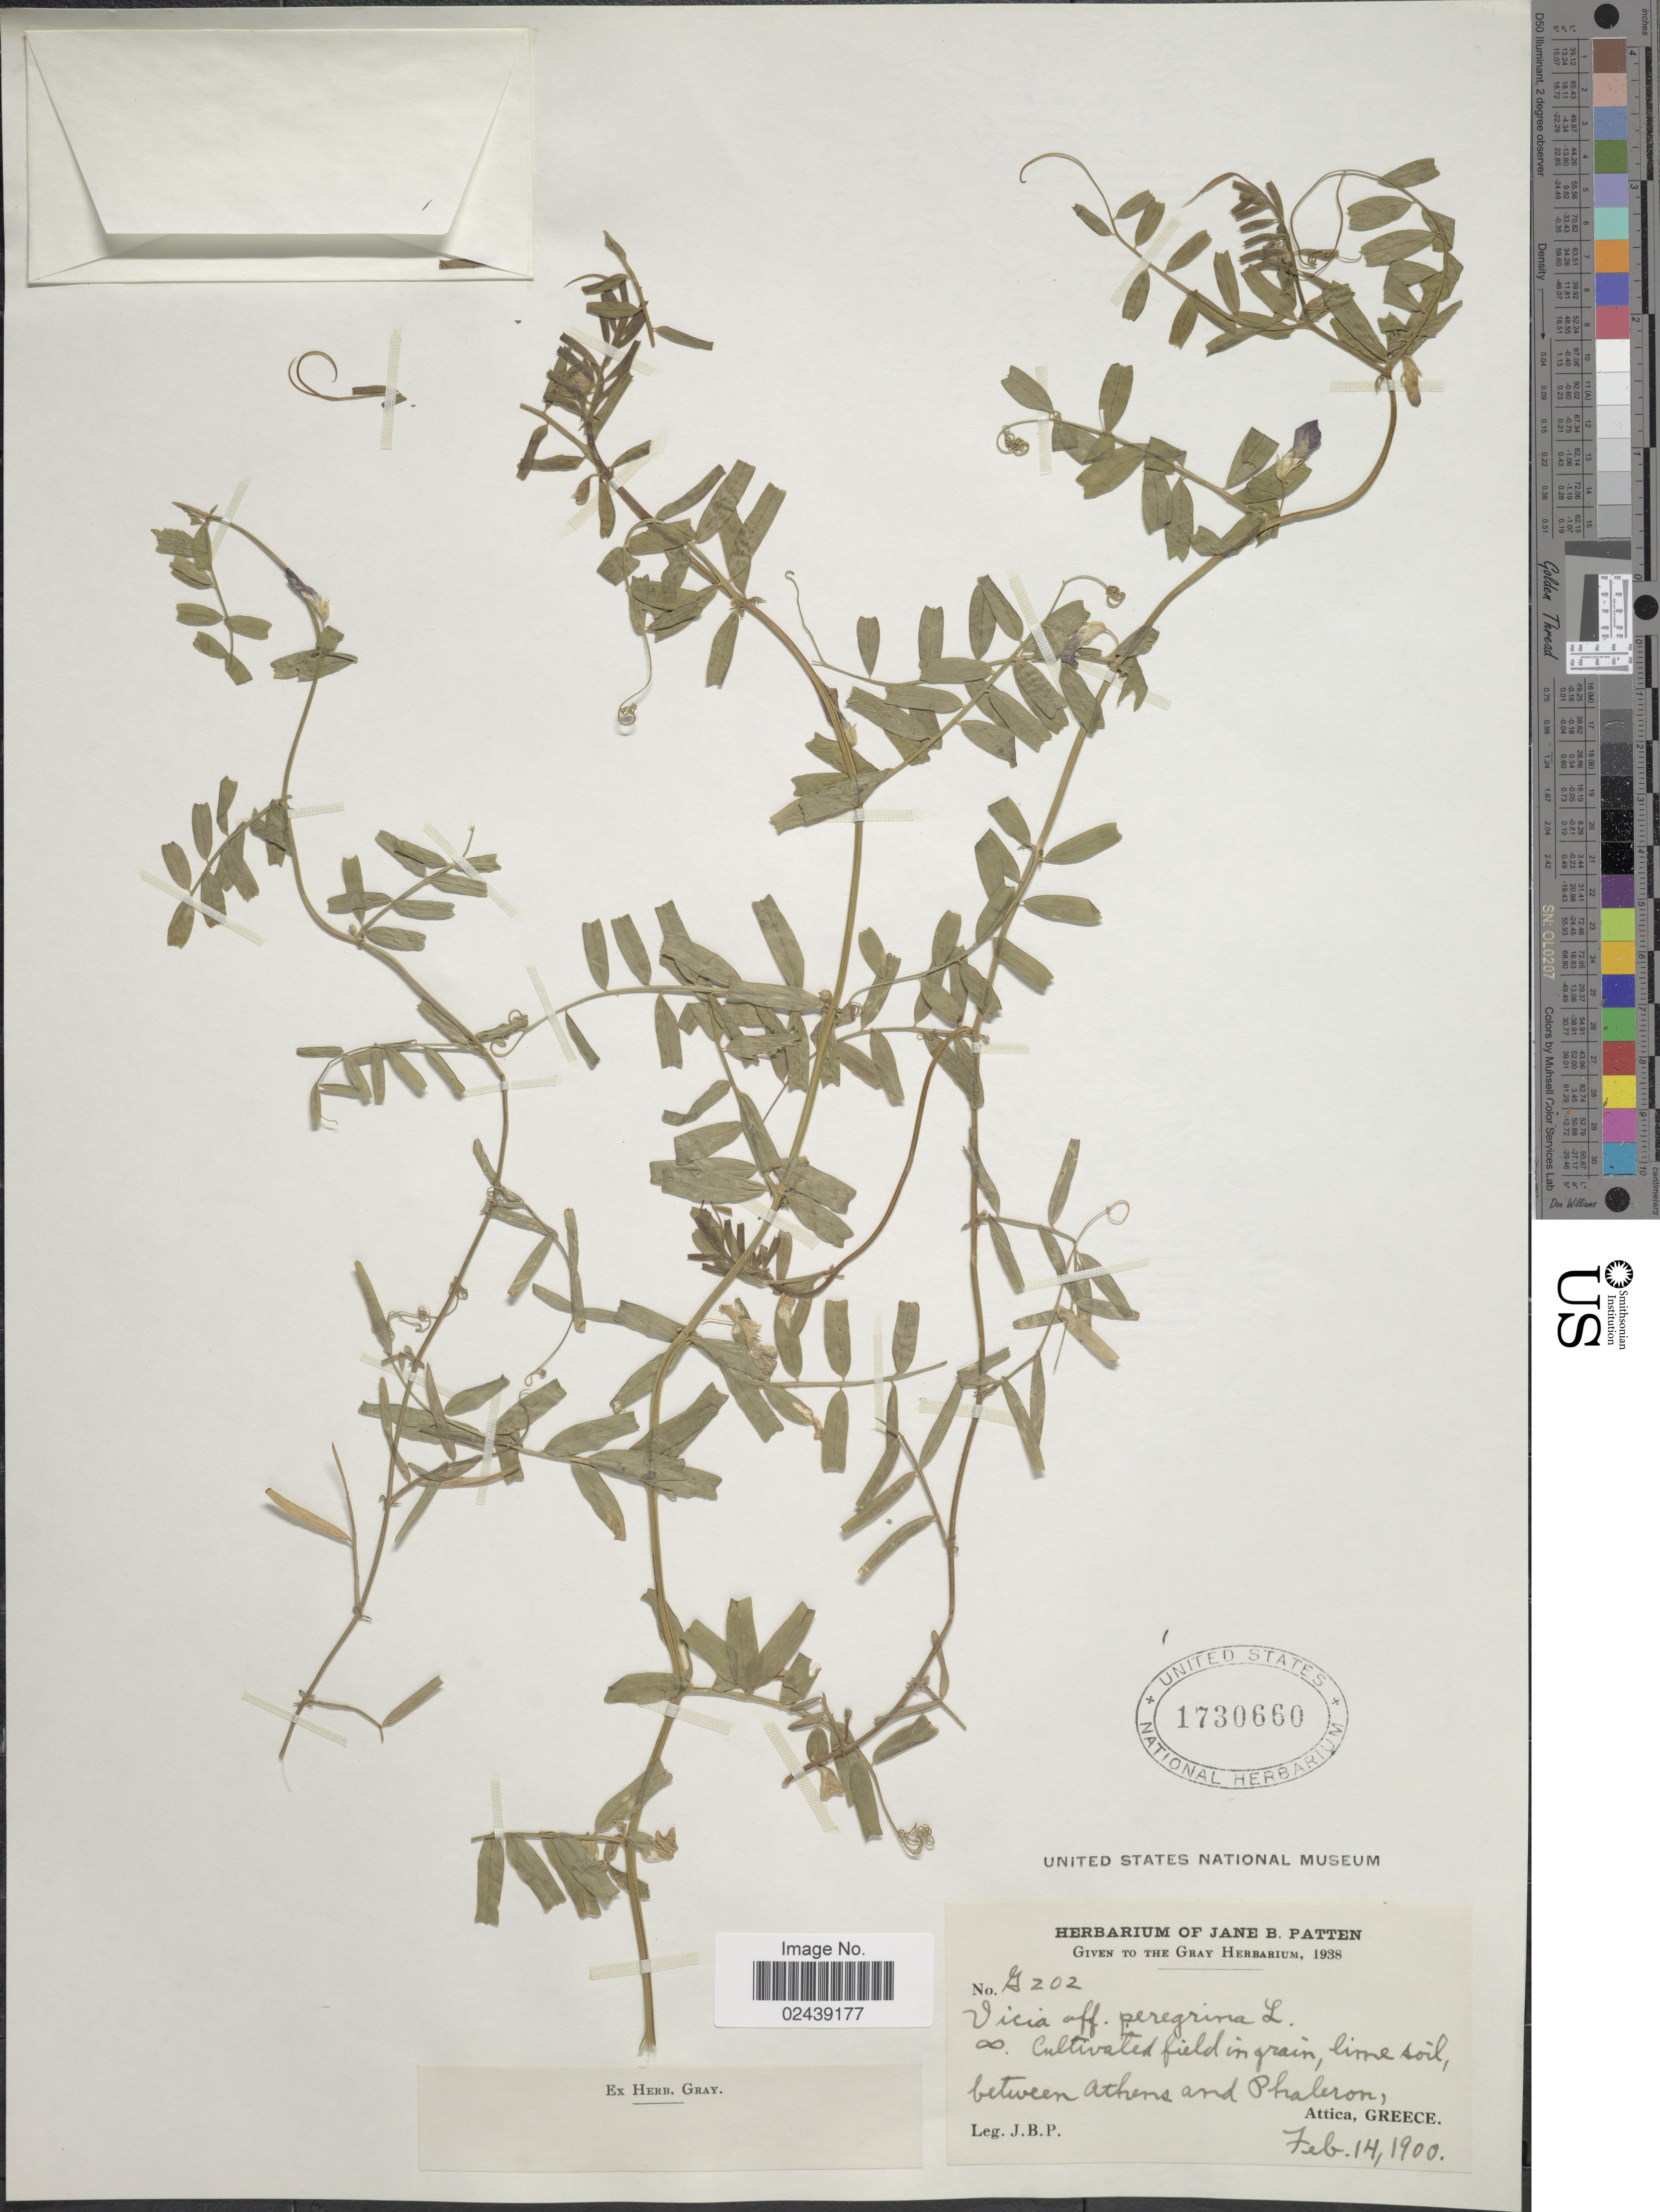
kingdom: Plantae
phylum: Tracheophyta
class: Magnoliopsida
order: Fabales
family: Fabaceae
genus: Vicia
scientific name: Vicia peregrina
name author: L.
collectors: J. Patten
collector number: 9202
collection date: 1900-02-14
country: Greece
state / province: Attica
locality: In grain, lime soil, between Athens and Phaleron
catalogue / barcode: US 1730660